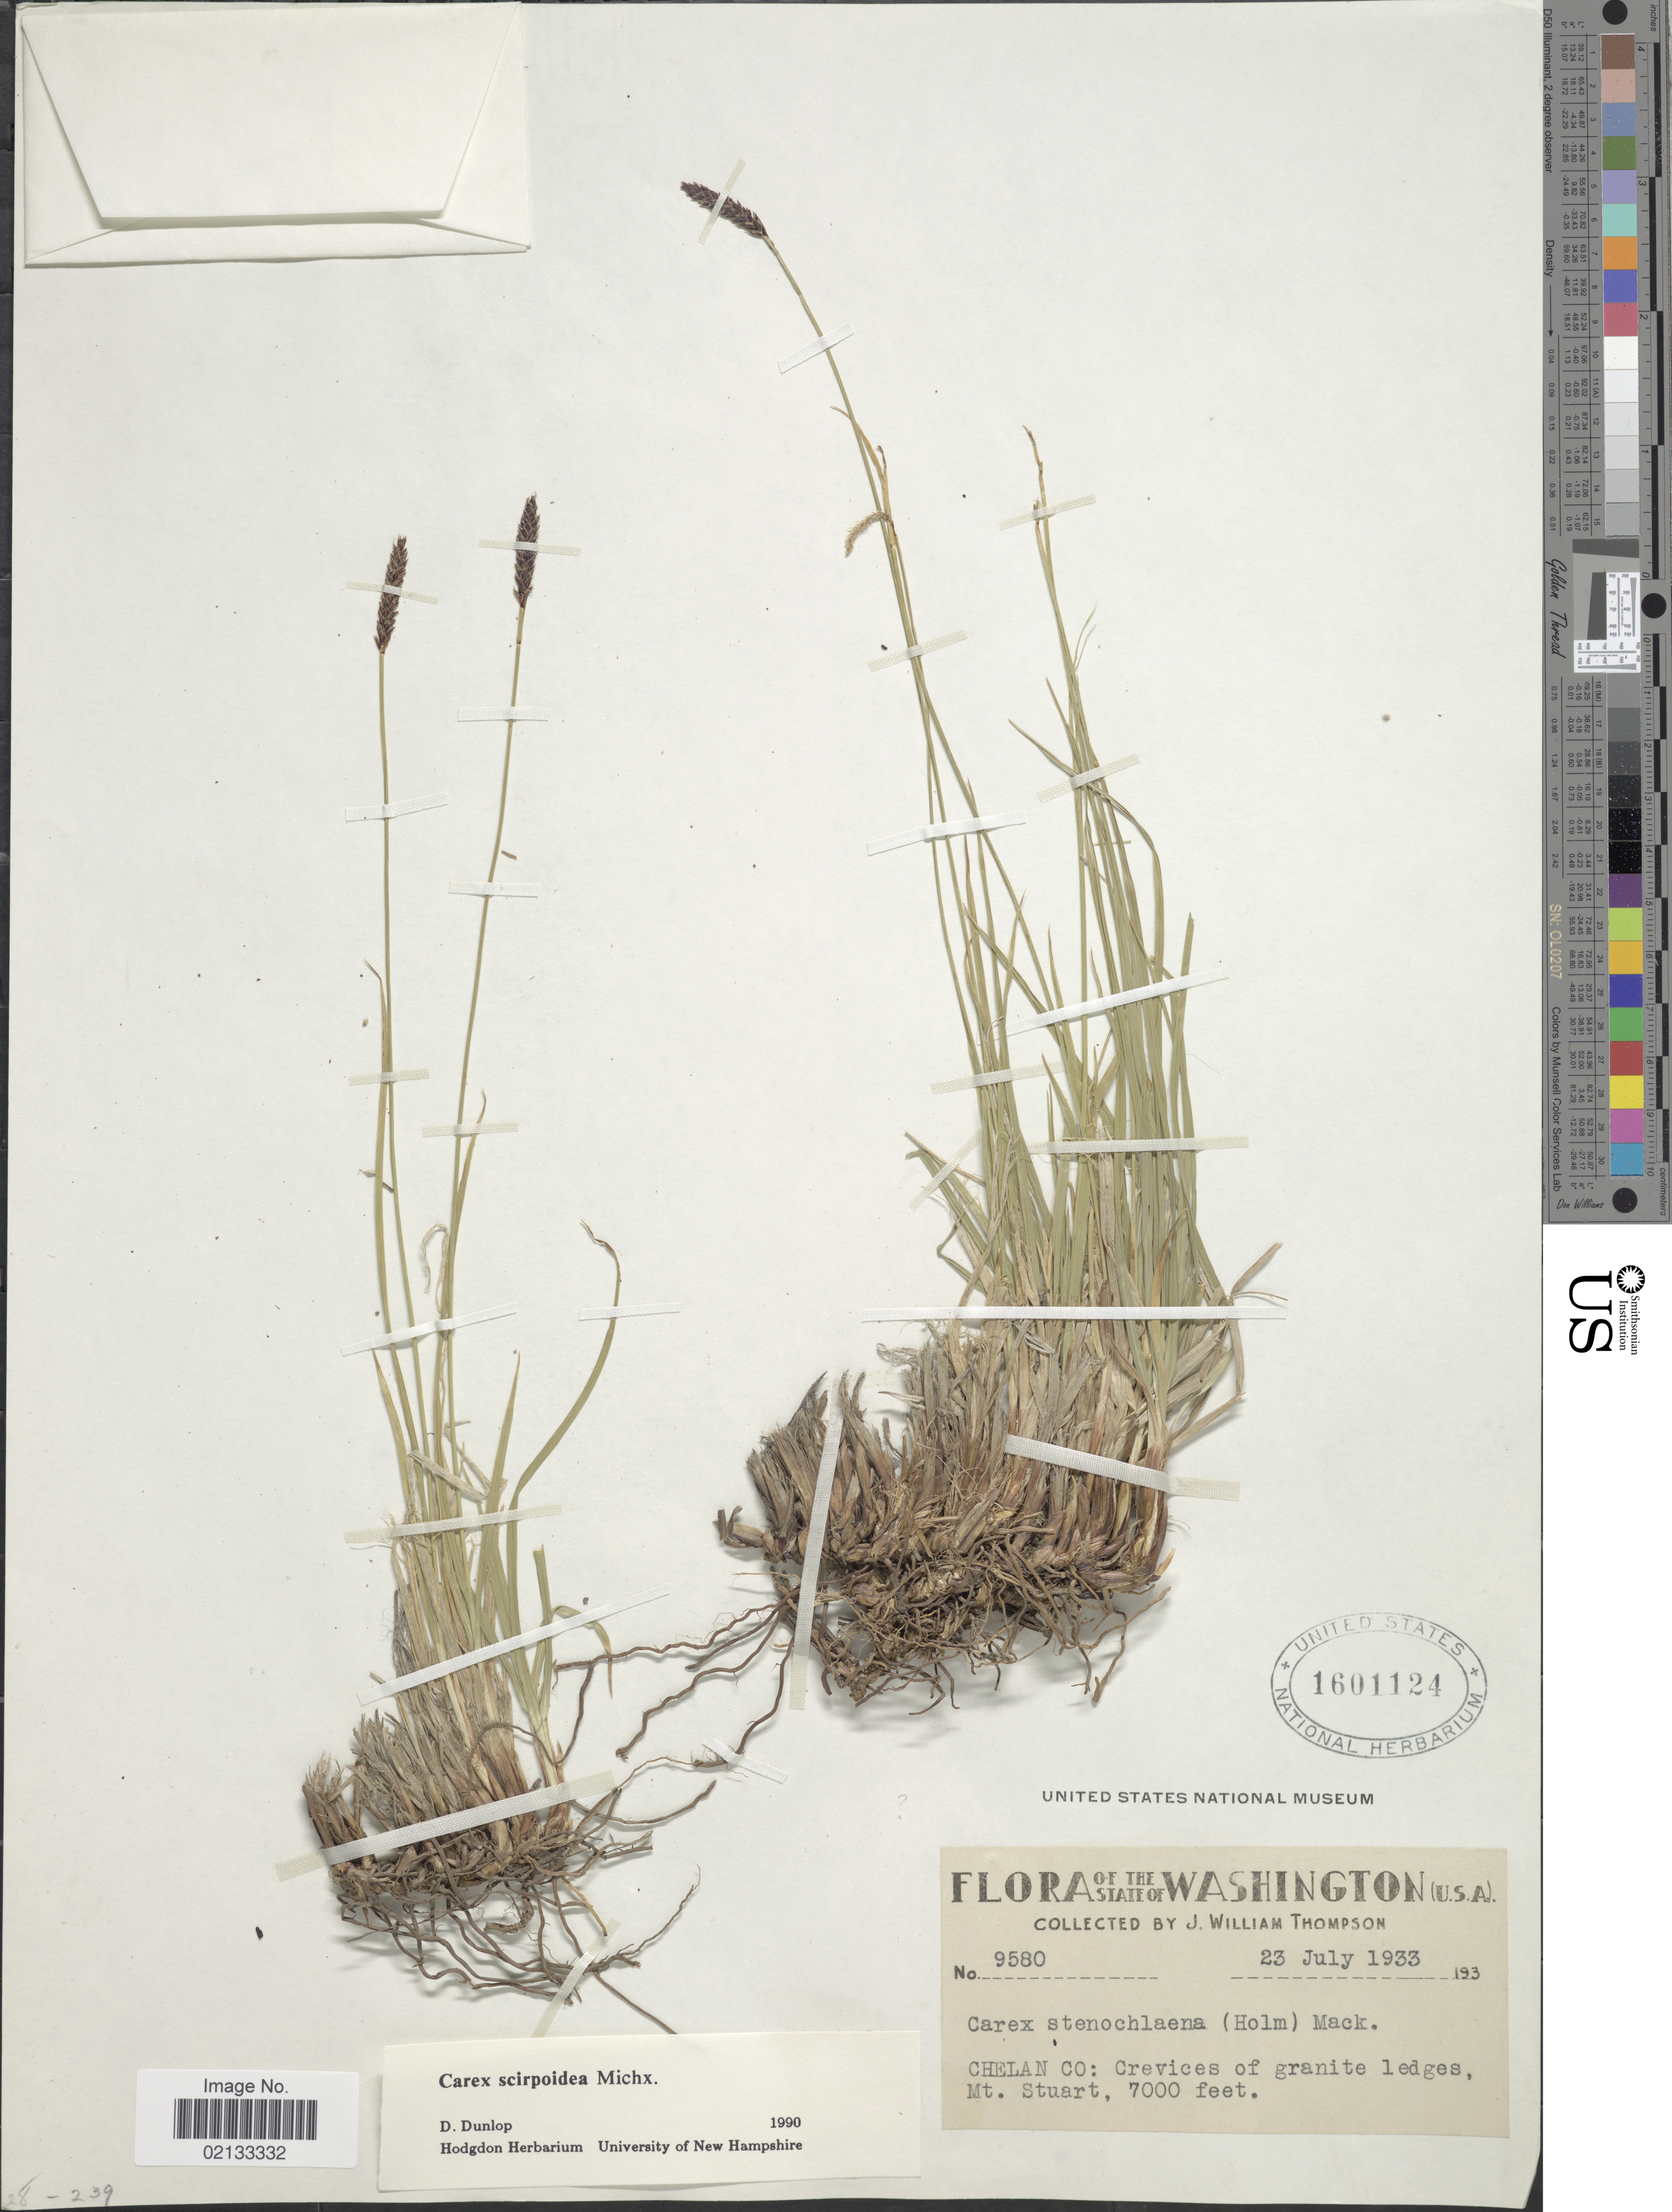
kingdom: Plantae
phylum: Tracheophyta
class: Liliopsida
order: Poales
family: Cyperaceae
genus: Carex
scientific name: Carex scirpoidea subsp. scirpoidea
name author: Michx.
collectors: J. W. Thompson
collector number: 9580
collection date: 1933-07-23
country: United States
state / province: Washington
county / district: Chelan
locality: Chelan Co: Crevices of granite ledges, Mt Stuart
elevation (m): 2134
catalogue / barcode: US 1601124